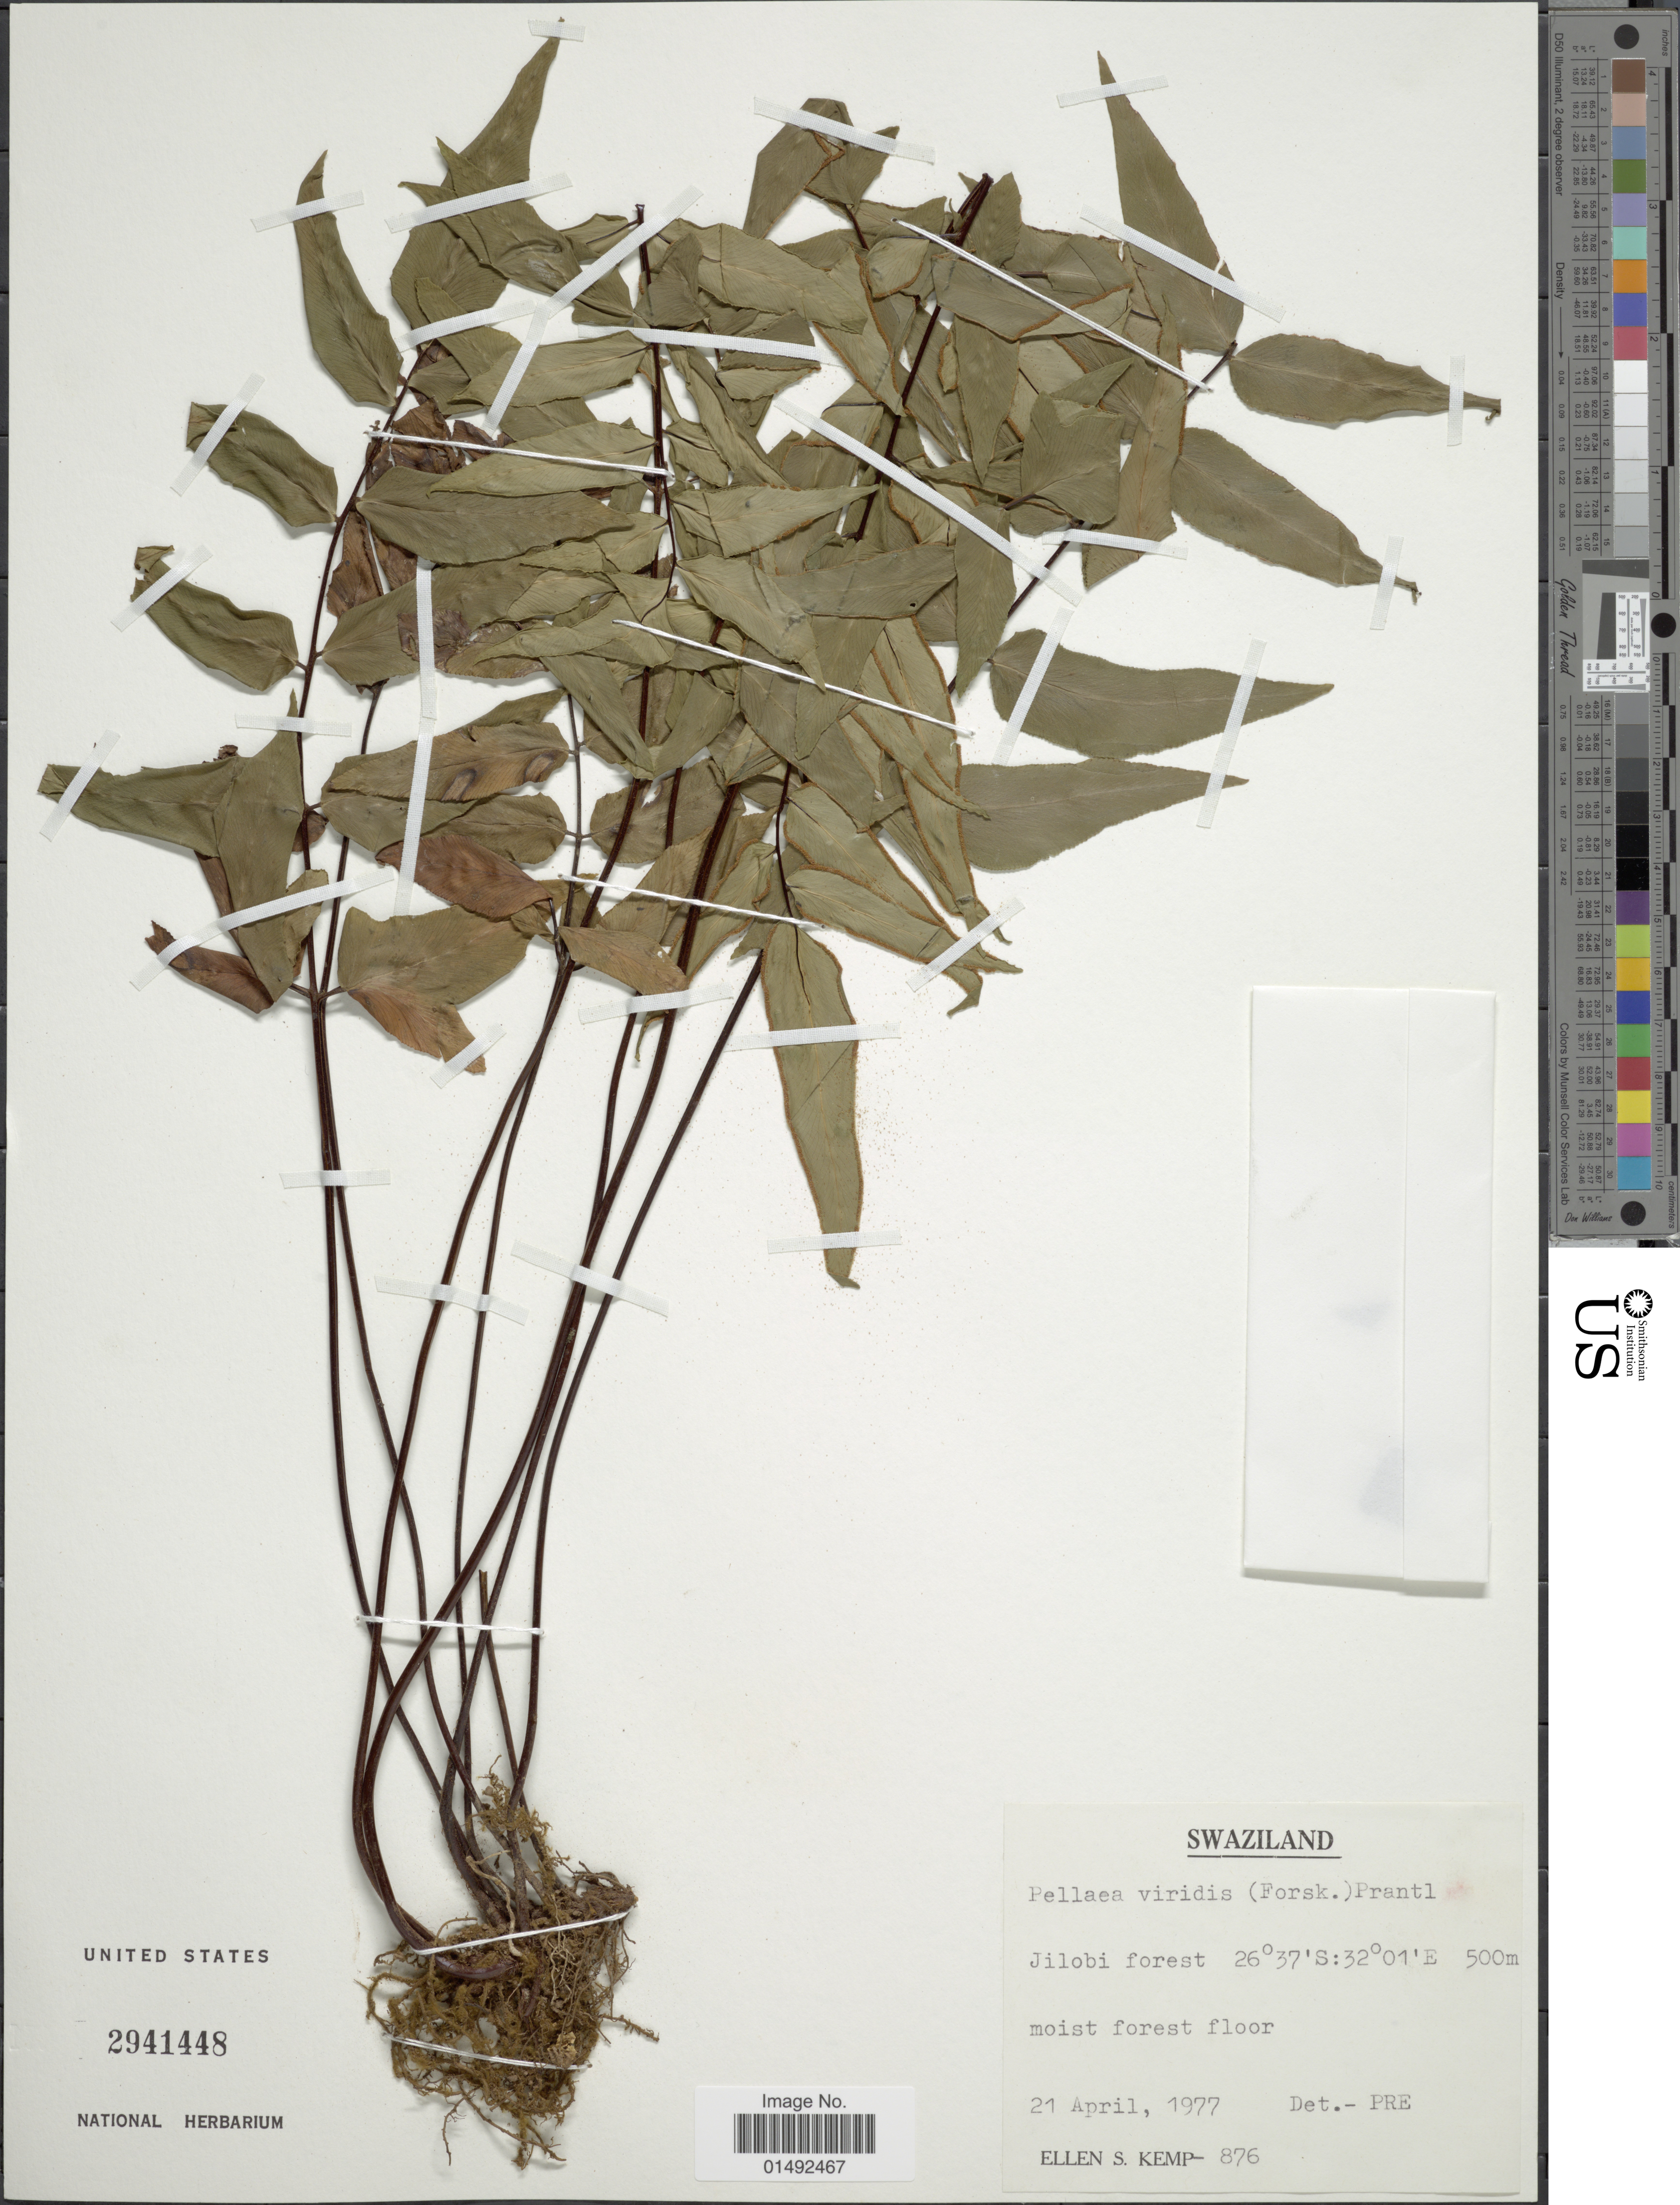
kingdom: Plantae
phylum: Tracheophyta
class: Polypodiopsida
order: Polypodiales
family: Pteridaceae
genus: Pellaea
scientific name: Pellaea doniana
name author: Hook.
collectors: E. S. Kemp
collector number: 876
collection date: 1977-04-21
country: Eswatini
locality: Jilobi forest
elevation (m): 500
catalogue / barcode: US 2941448